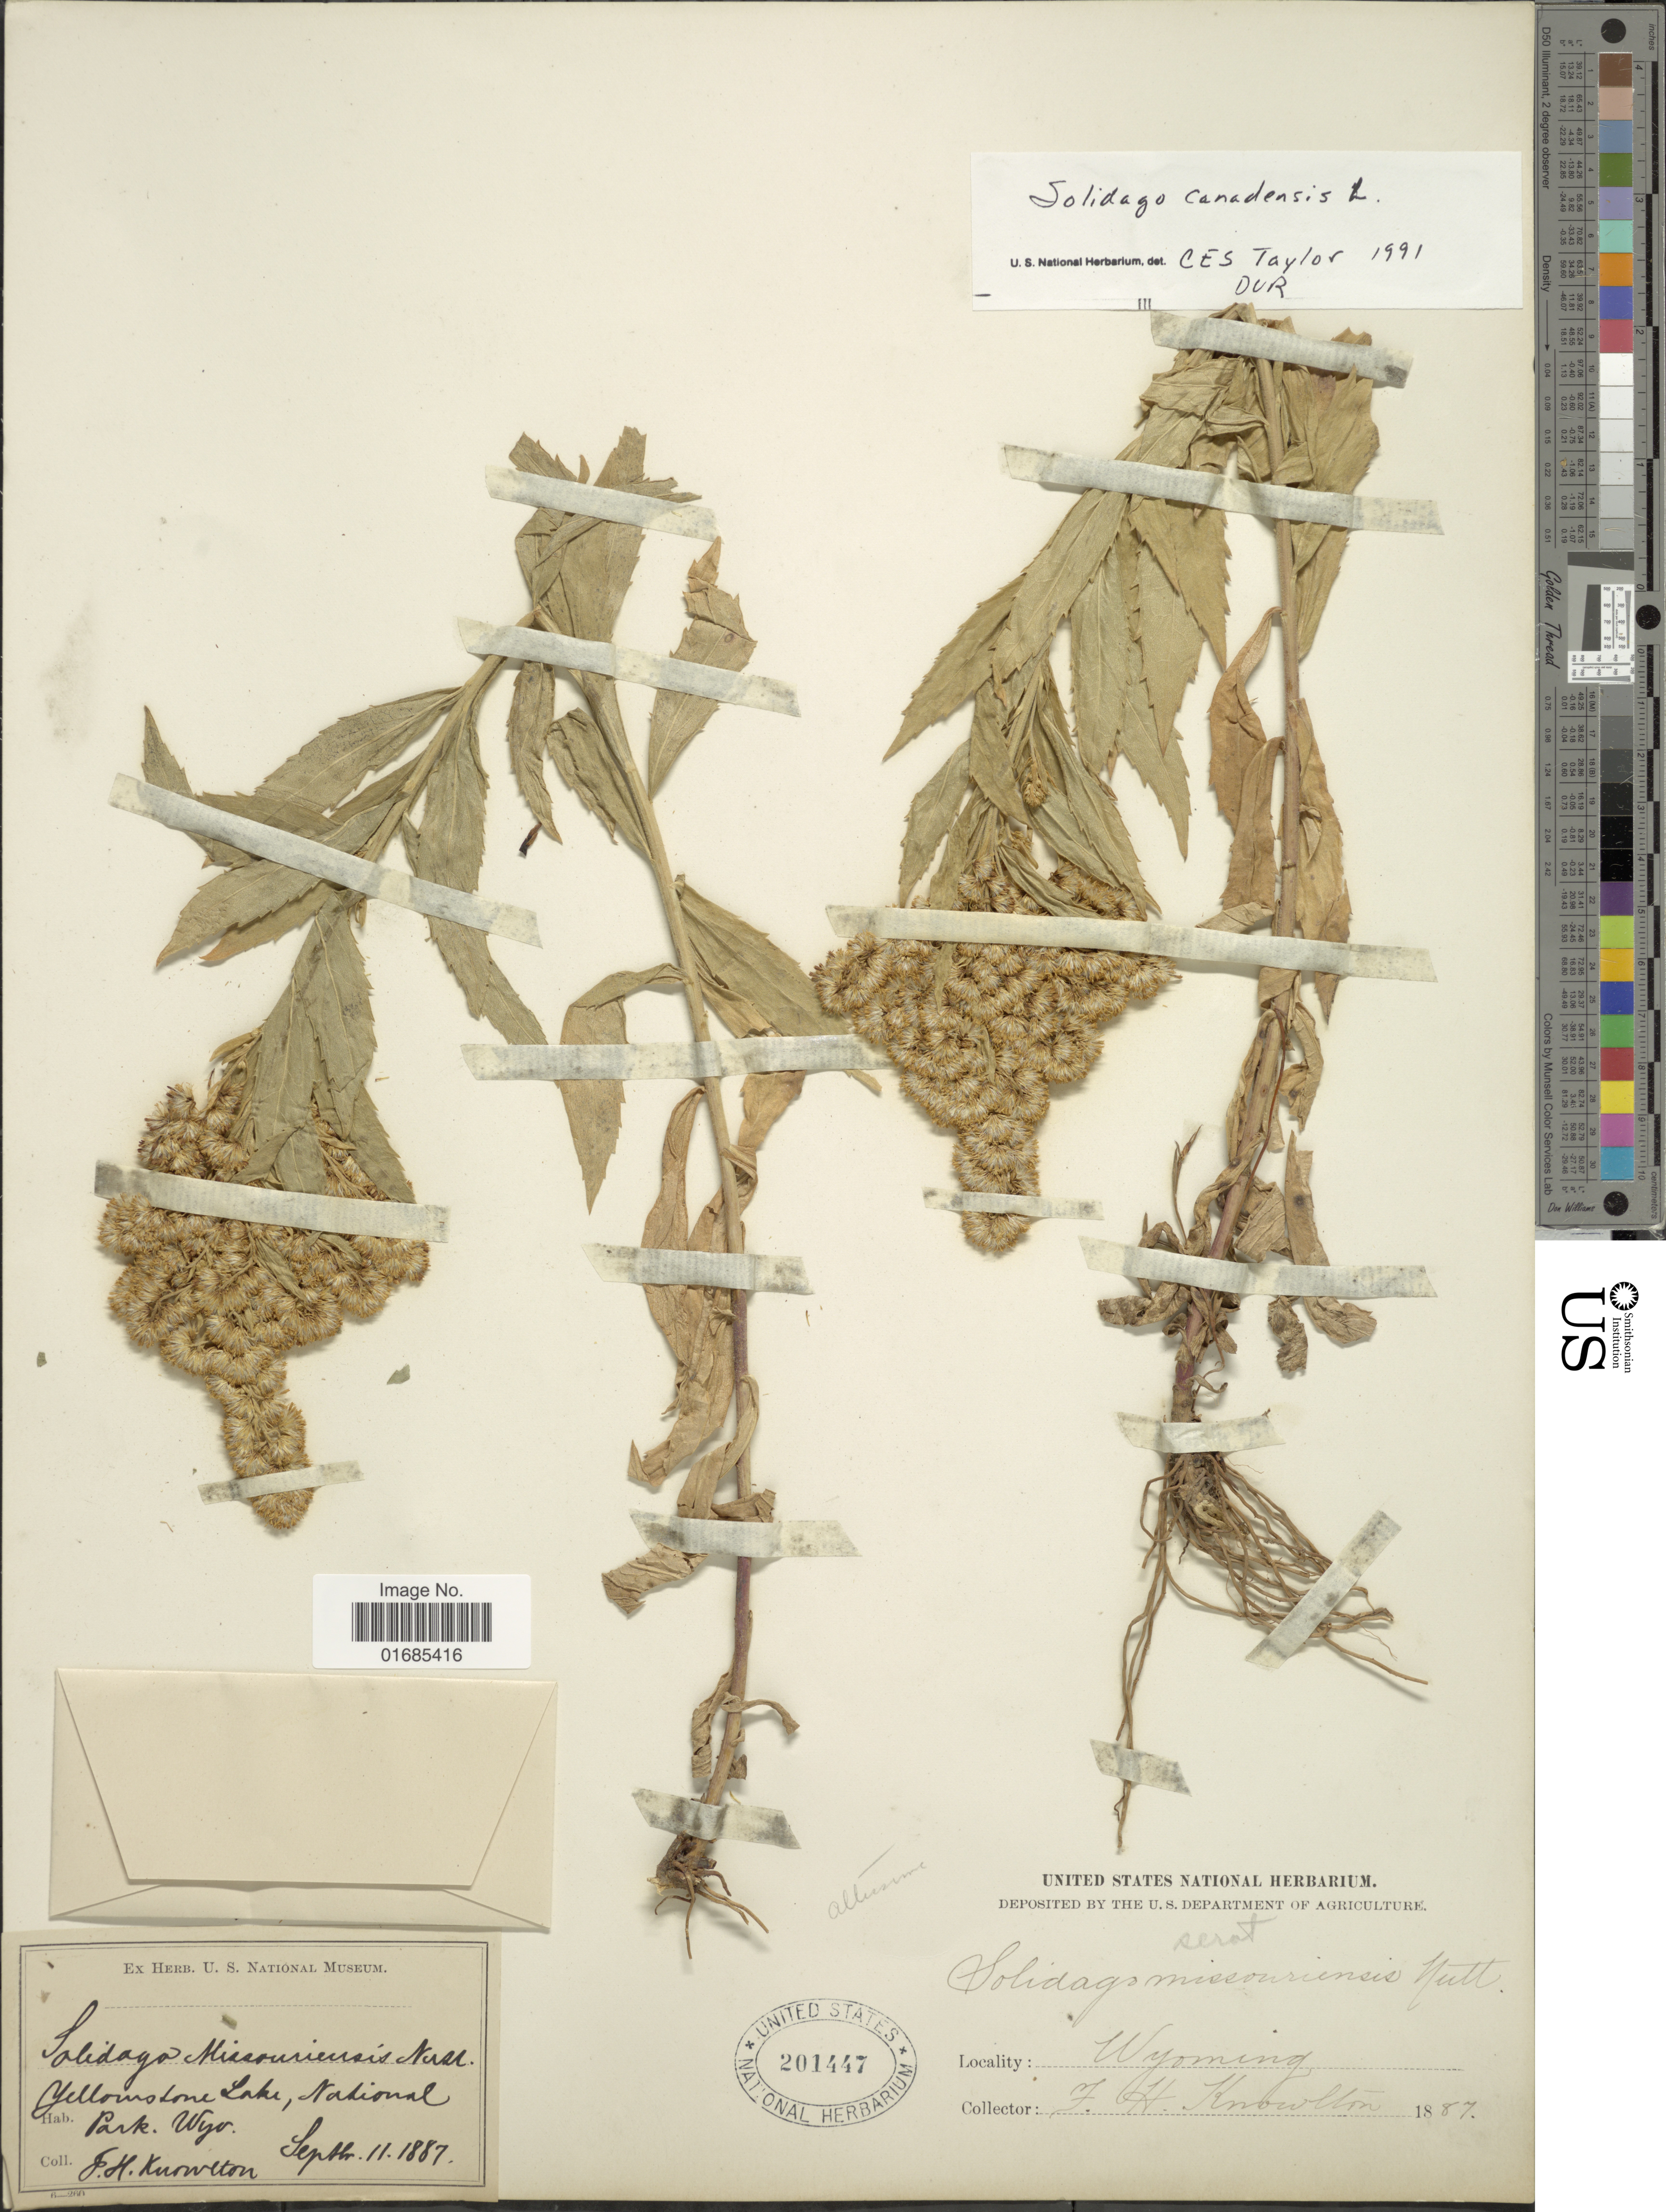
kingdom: Plantae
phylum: Tracheophyta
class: Magnoliopsida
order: Asterales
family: Asteraceae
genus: Solidago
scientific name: Solidago canadensis var. salebrosa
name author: (Piper) M.E. Jones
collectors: F. H. Knowlton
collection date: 1887-09-11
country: United States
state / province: Wyoming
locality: Yellowstone Lake, National Park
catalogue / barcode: US 201447